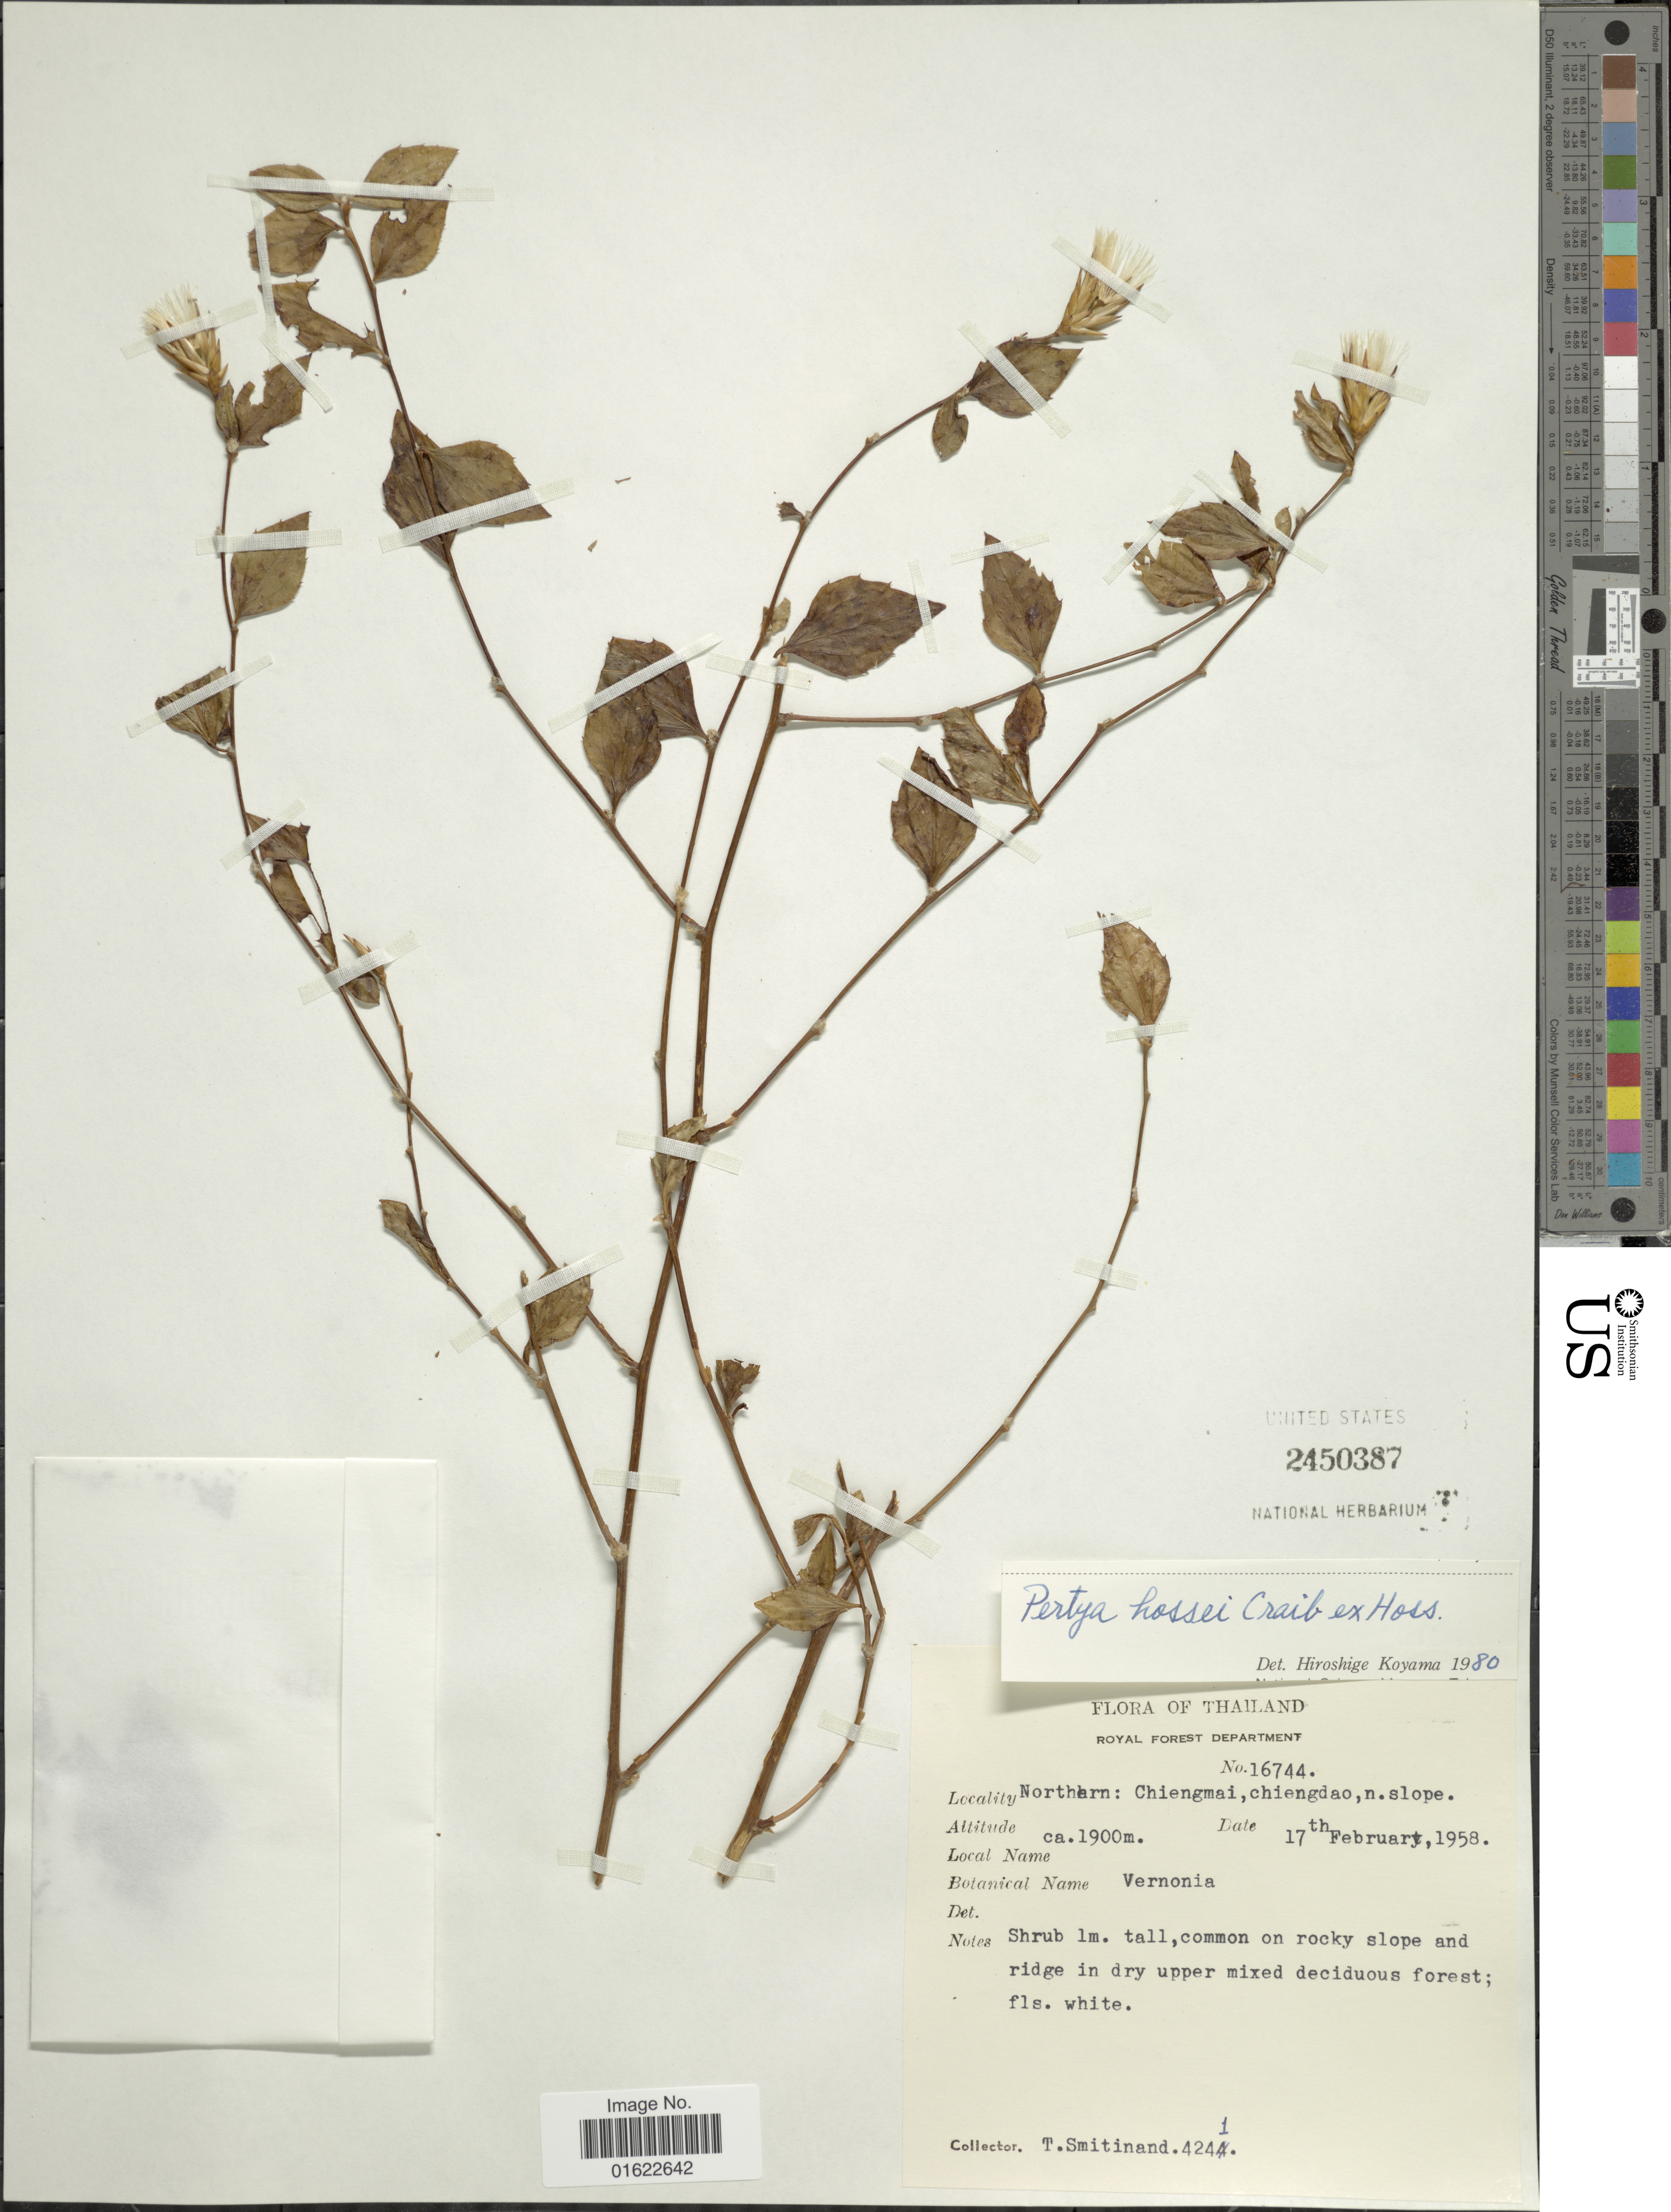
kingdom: Plantae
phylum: Tracheophyta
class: Magnoliopsida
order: Asterales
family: Asteraceae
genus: Pertya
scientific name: Pertya hossei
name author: Craib ex Hosseus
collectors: T. Smitinand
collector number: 4241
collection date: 1958-02-17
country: Thailand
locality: Northern: Chiengmai, chiengdao, n. slope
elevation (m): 1900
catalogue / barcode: US 2450387